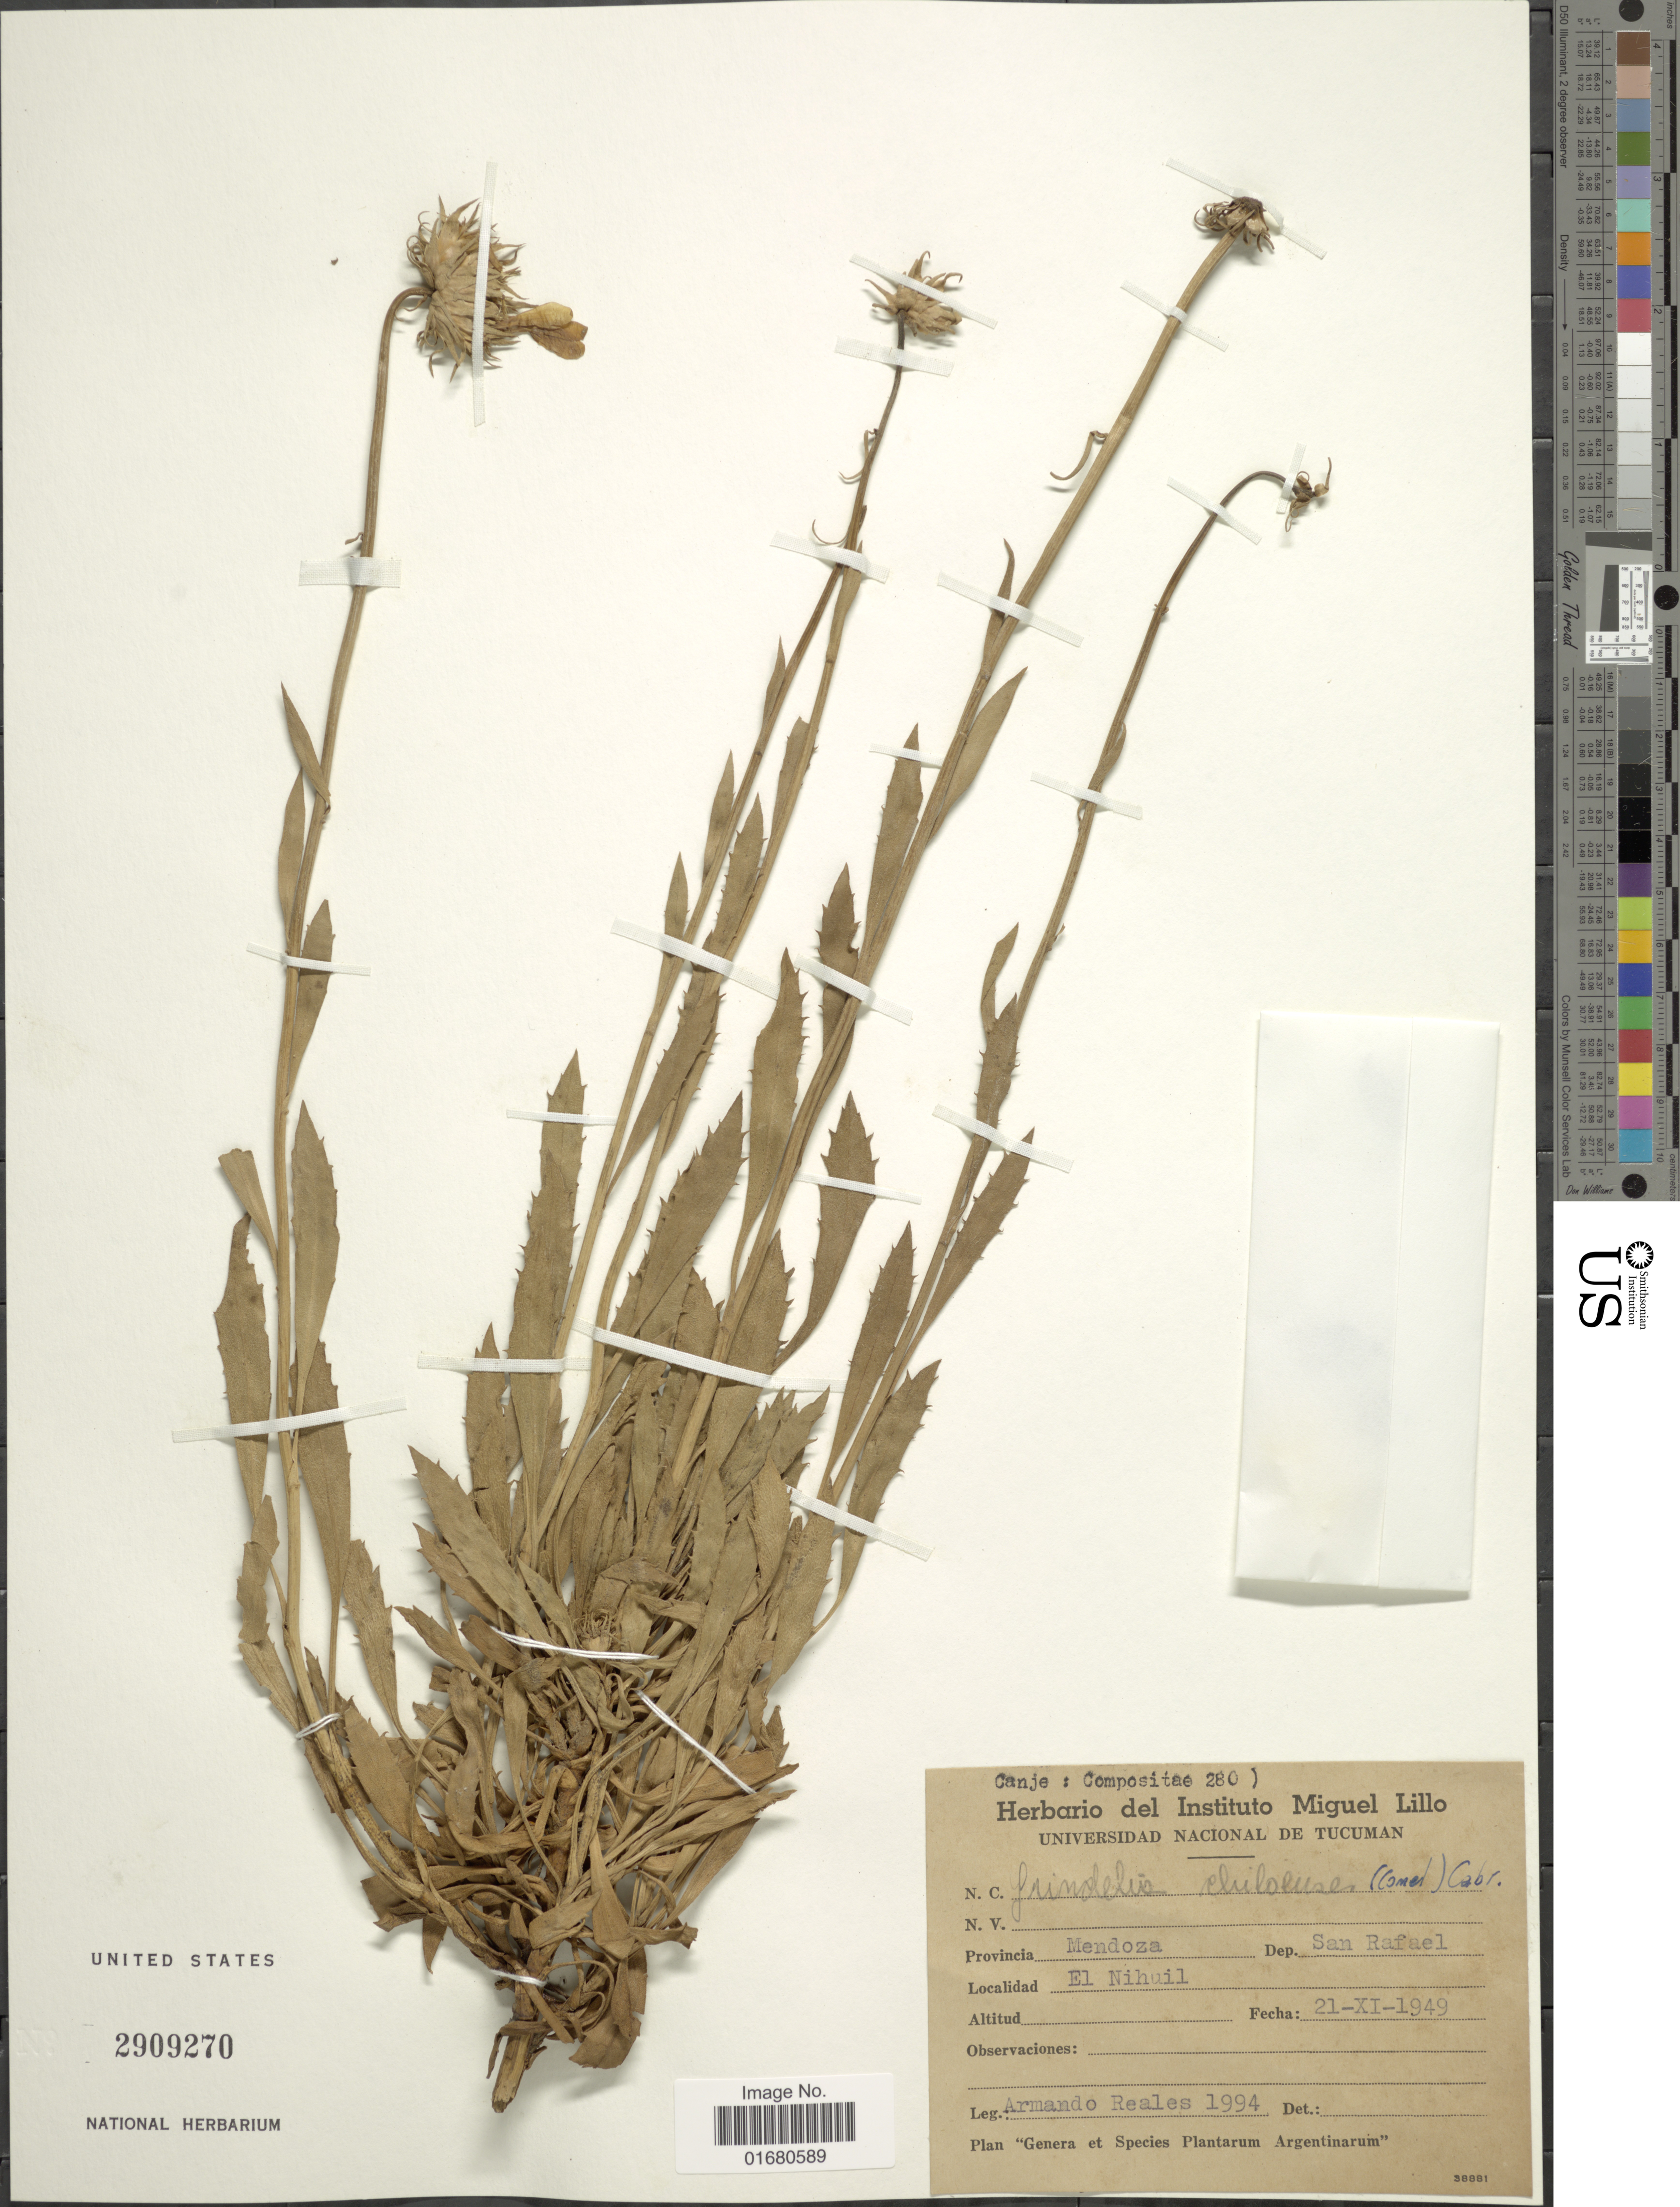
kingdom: Plantae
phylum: Tracheophyta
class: Magnoliopsida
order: Asterales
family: Asteraceae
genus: Grindelia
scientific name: Grindelia chiloensis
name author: (Cornel.) Cabrera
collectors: A. Reales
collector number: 1994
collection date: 1949-11-21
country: Argentina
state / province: Mendoza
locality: El Nihuil, Dep. San Rafael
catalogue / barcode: US 2909270